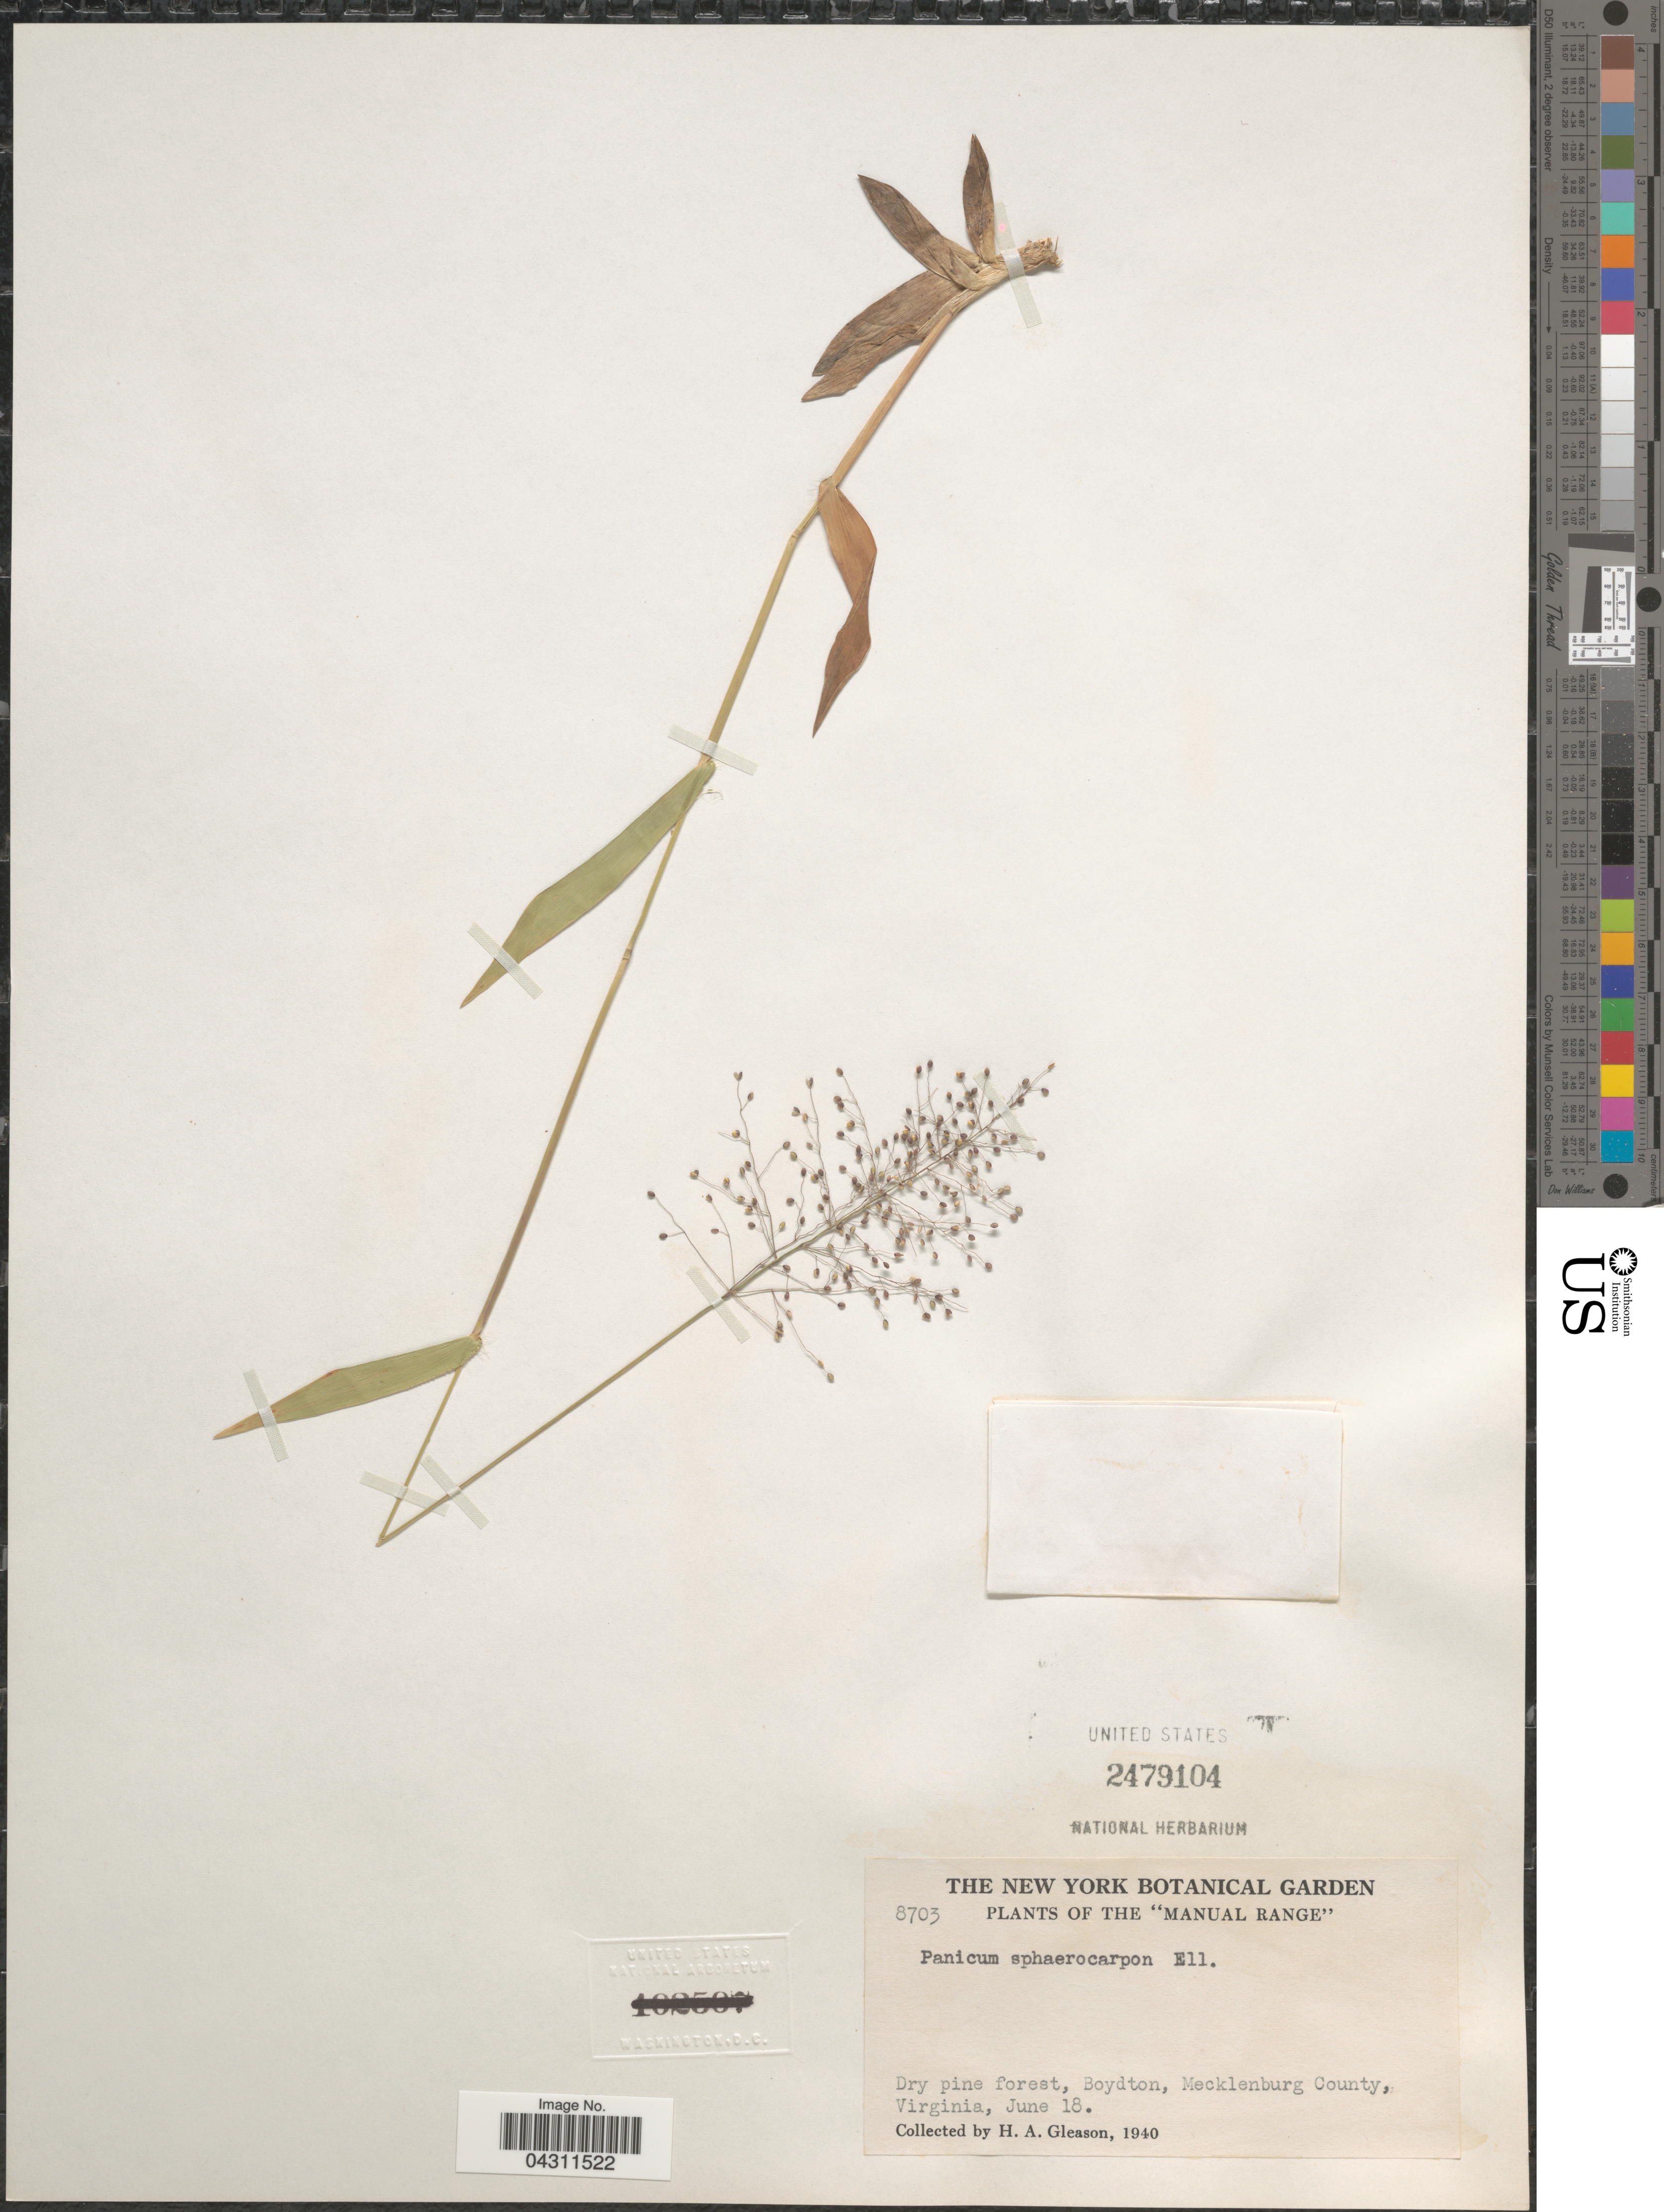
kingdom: Plantae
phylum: Tracheophyta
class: Liliopsida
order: Poales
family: Poaceae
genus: Dichanthelium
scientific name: Dichanthelium sphaerocarpon var. sphaerocarpon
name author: (Elliott) Gould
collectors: H. A. Gleason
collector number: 8703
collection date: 1940-06-18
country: United States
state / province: Virginia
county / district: Mecklenburg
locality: The "Manual Range". Dry pine forest, Boydton, Mecklenburg County.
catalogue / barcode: US 2479104